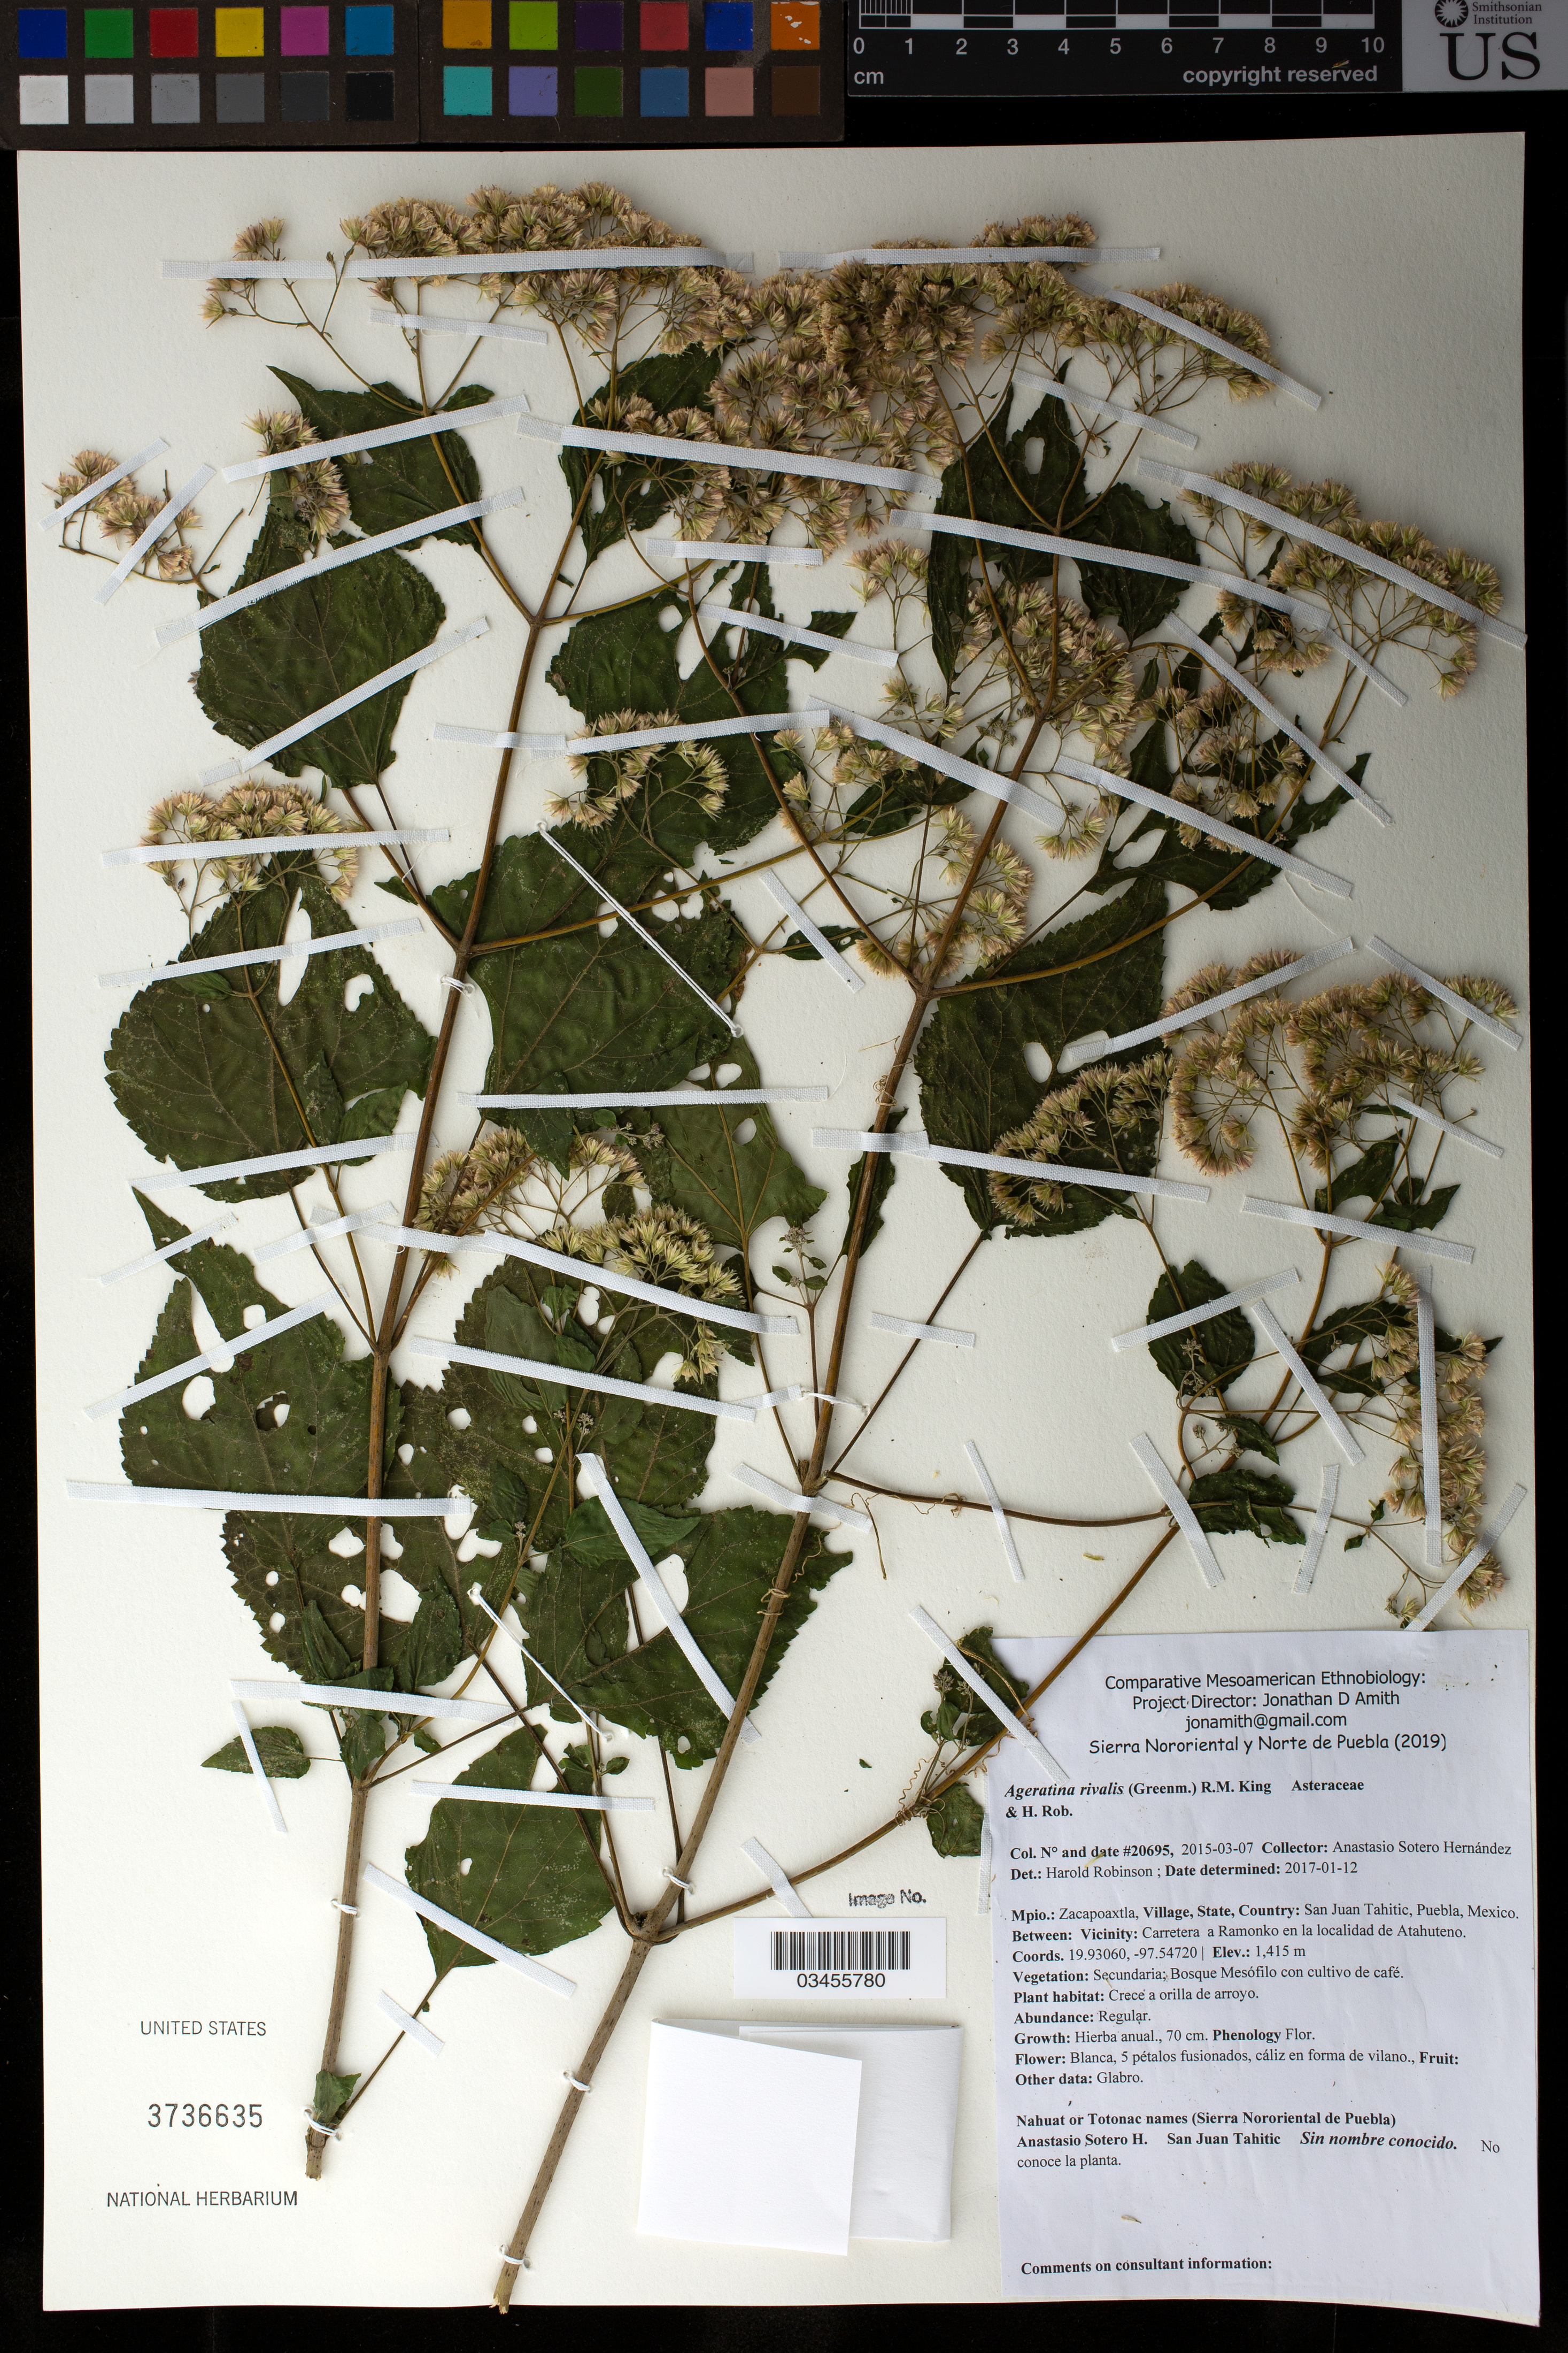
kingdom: Plantae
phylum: Tracheophyta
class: Magnoliopsida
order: Asterales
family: Asteraceae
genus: Ageratina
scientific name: Ageratina conspicua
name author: (Kunth & C.D. Bouché) R.M. King & H. Rob.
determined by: Robinson, Harold E., (US)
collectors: A. Sotero H.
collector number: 20695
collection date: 2015-03-07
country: México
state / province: Puebla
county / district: Zacapoaxtla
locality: PUEBLO: San Juan Tahitic; LOCALIDAD EXACTA: Carretera a Ramonko en la localidad de Atahuteno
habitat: Bosque mesófilo con cultivo de café | Crece a orilla de arroyo.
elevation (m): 1415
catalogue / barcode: US 3736635